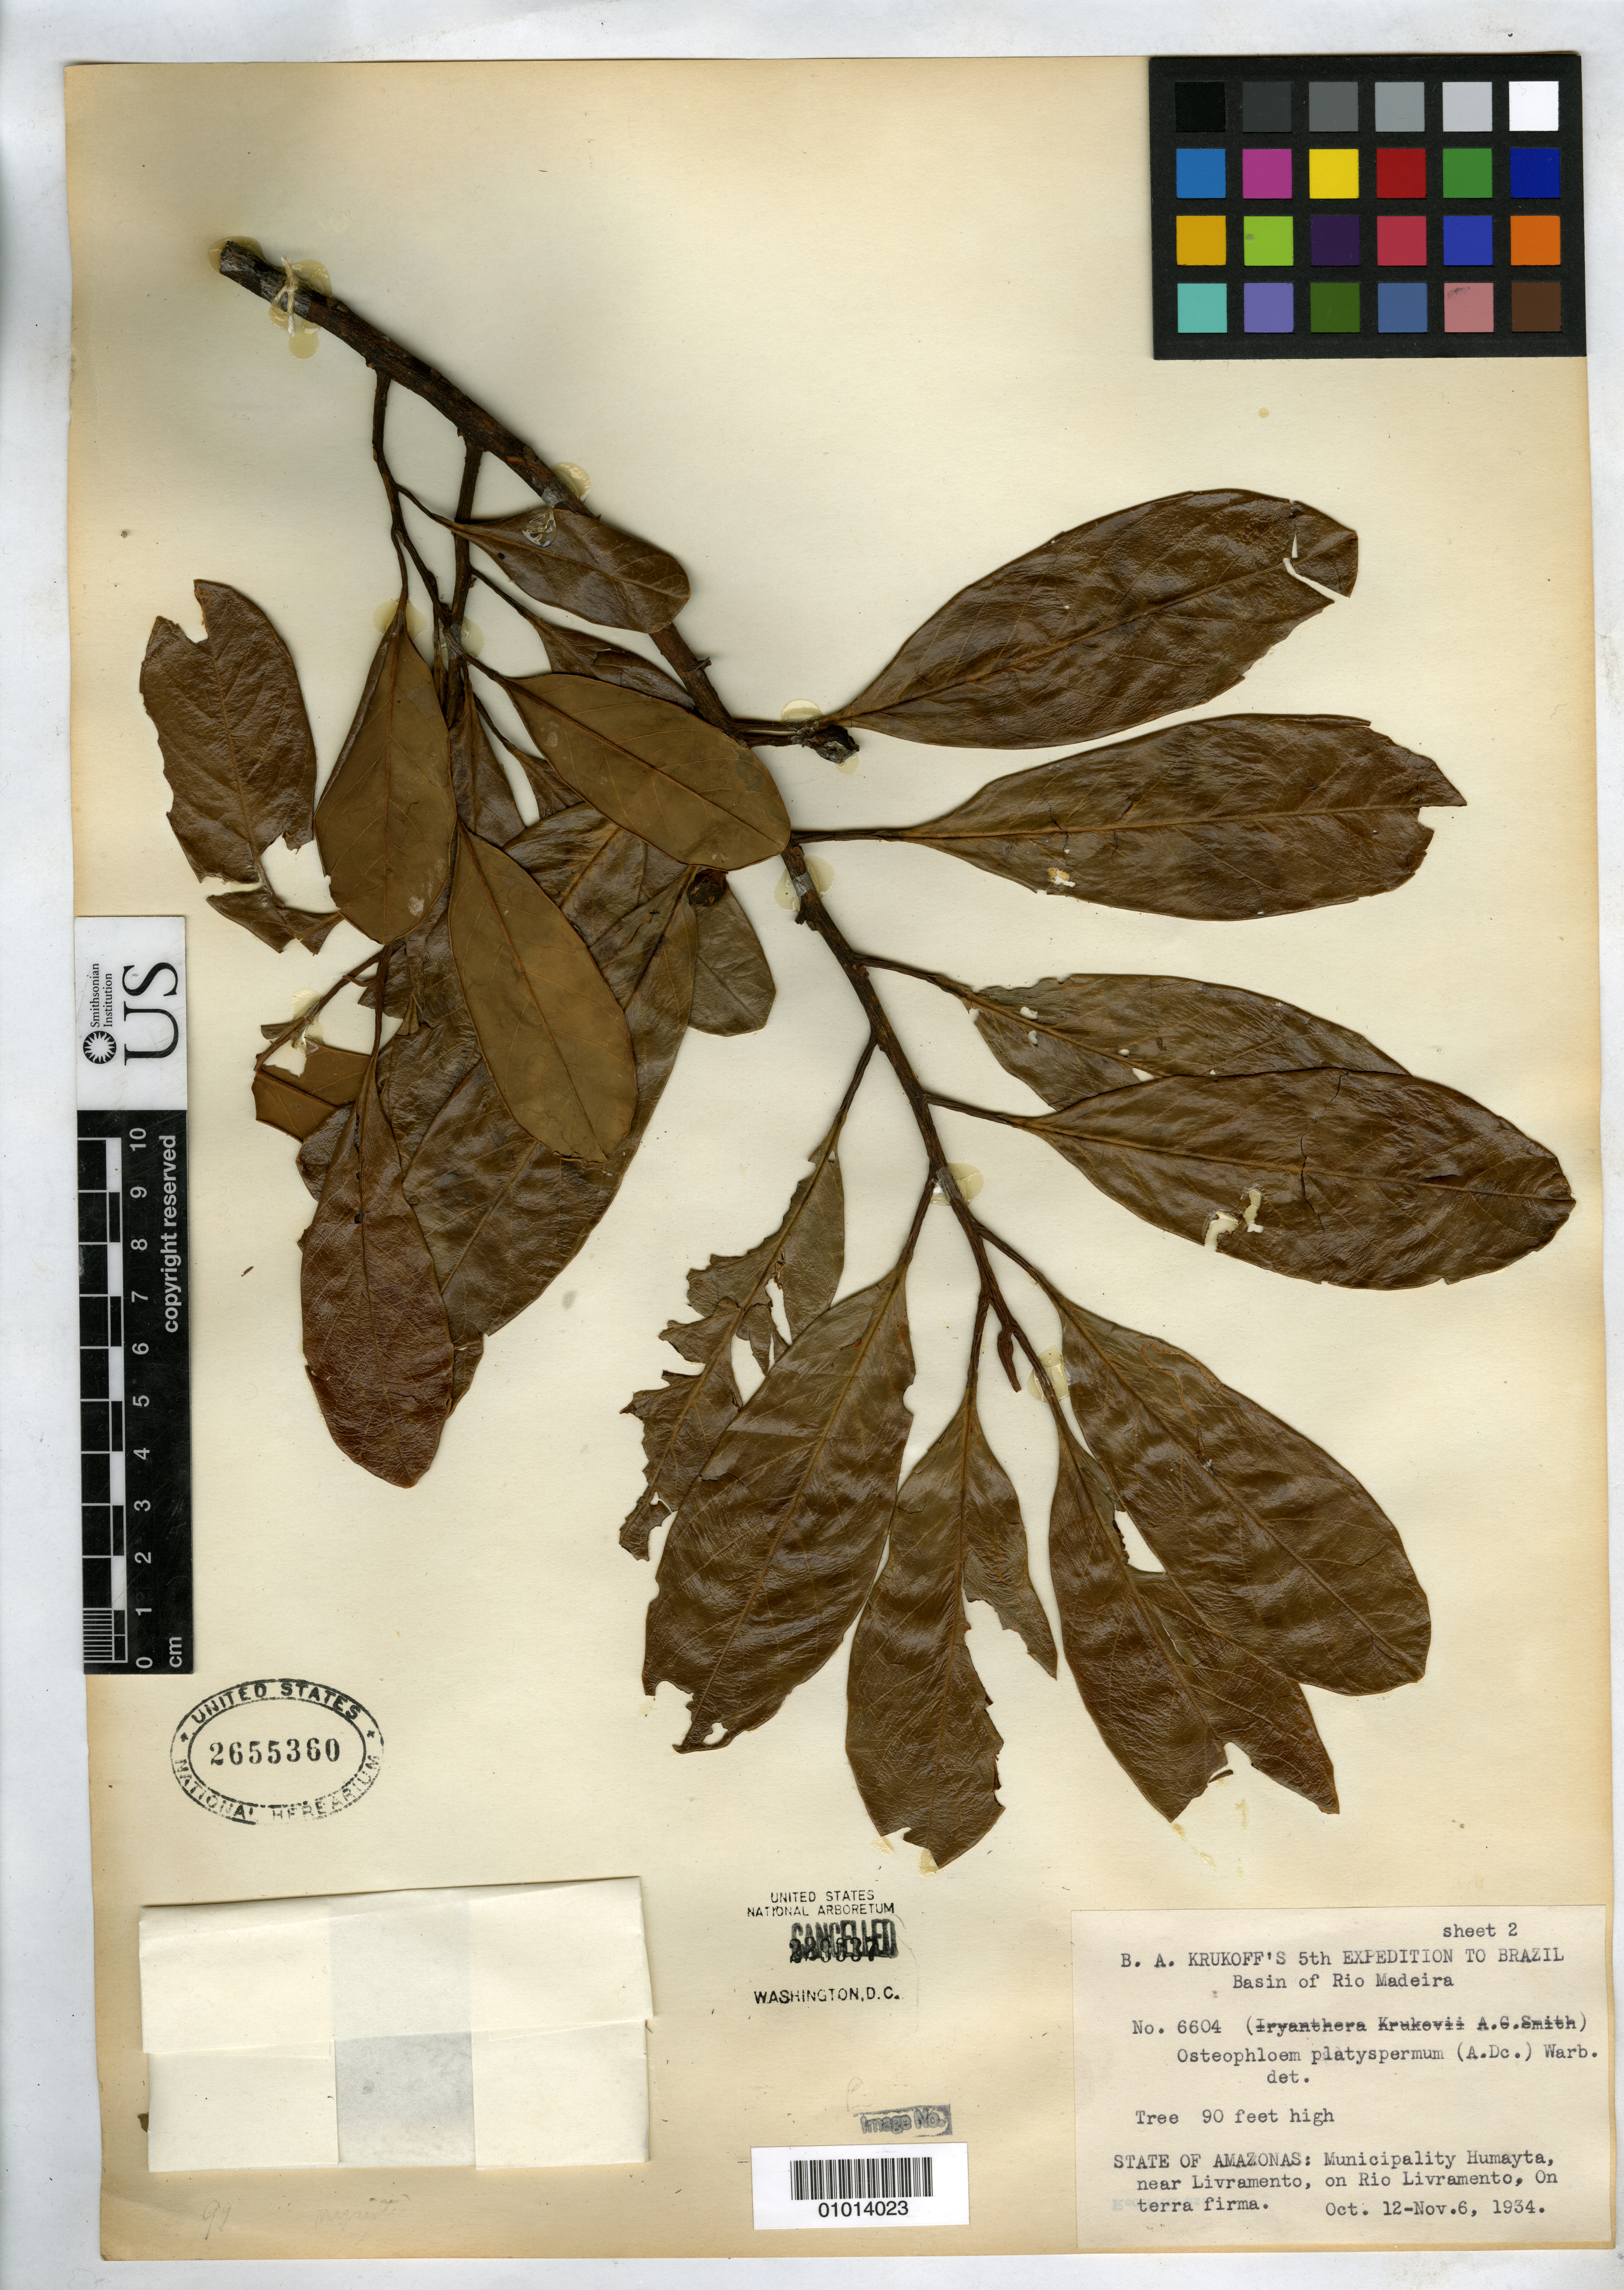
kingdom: Plantae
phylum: Tracheophyta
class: Magnoliopsida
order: Magnoliales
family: Myristicaceae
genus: Iryanthera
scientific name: Iryanthera krukovii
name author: A.C. Sm.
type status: Isotype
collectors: B. A. Krukoff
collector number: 6604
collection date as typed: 12 Oct 1934 to 06 Nov 1934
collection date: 1934-10-12/1934-11-06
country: Brazil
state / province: Amazonas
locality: Municipality Humayta, near Livramento, on Rio Livramento, terra firma.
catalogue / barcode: US 2655360